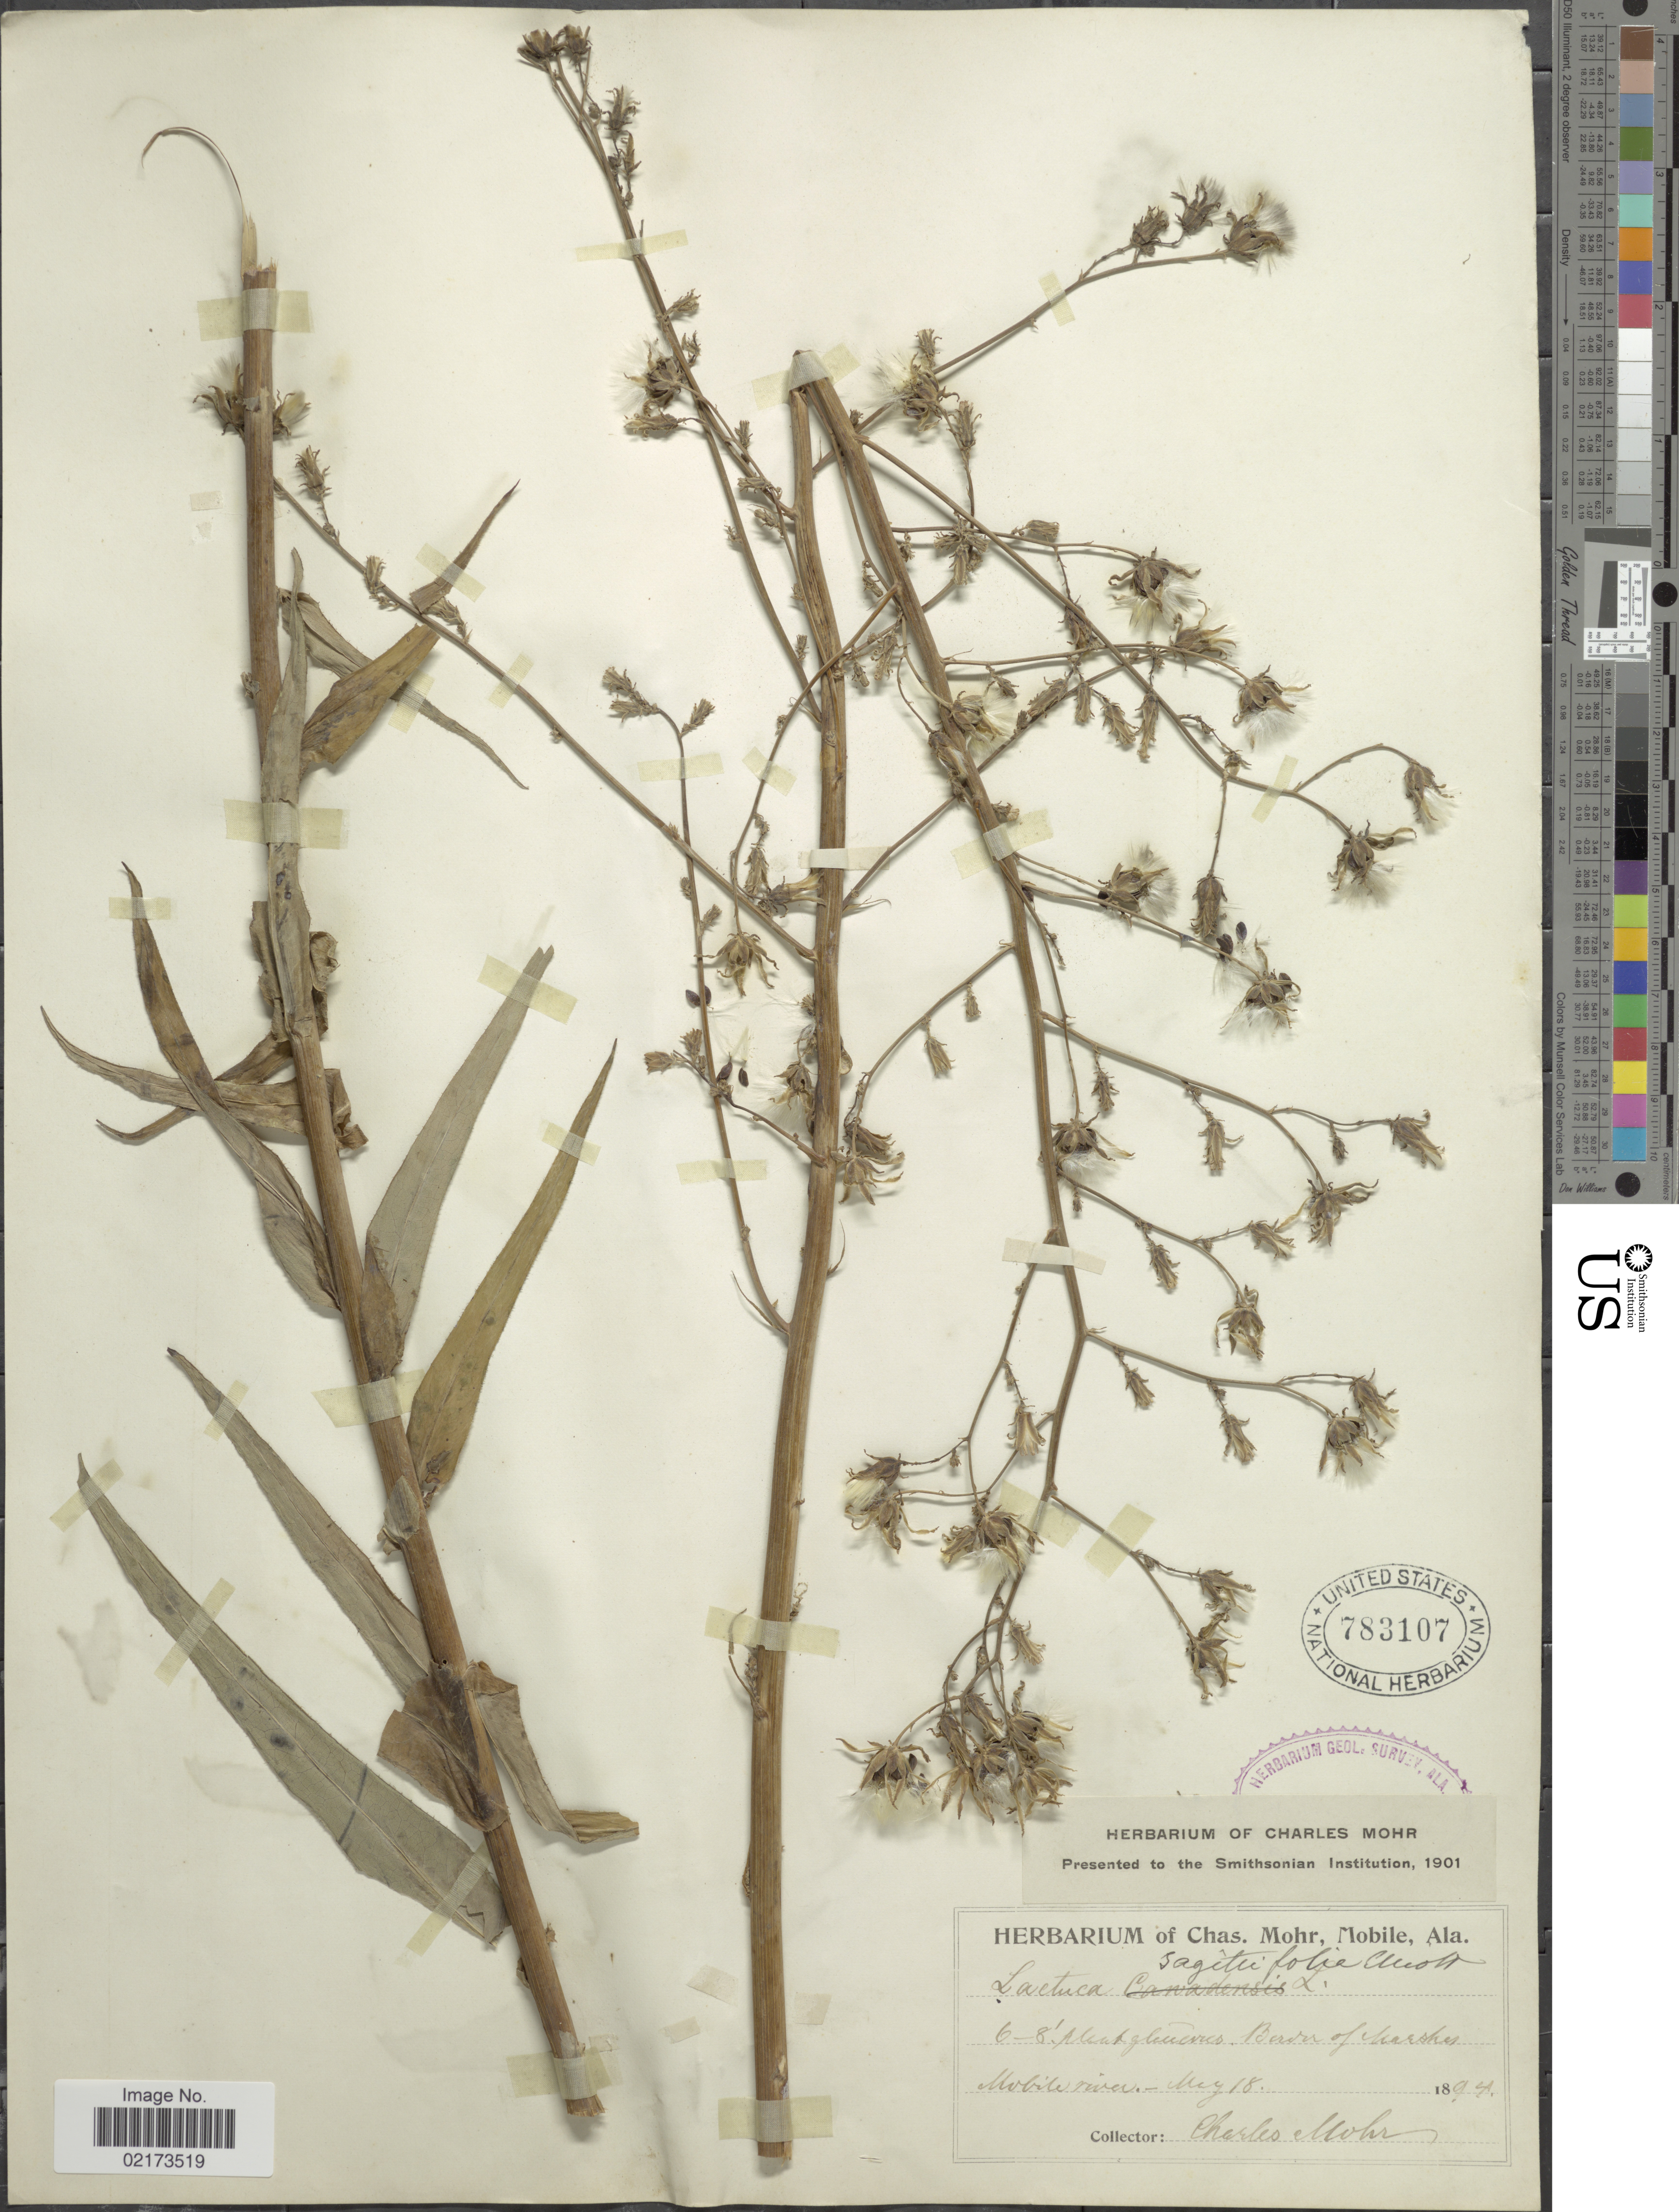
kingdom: Plantae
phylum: Tracheophyta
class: Magnoliopsida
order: Asterales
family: Asteraceae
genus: Lactuca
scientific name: Lactuca canadensis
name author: L.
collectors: Mohr, C. T. (herbarium)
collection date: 1894-05-18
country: United States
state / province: Alabama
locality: Mobile River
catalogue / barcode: US 783107